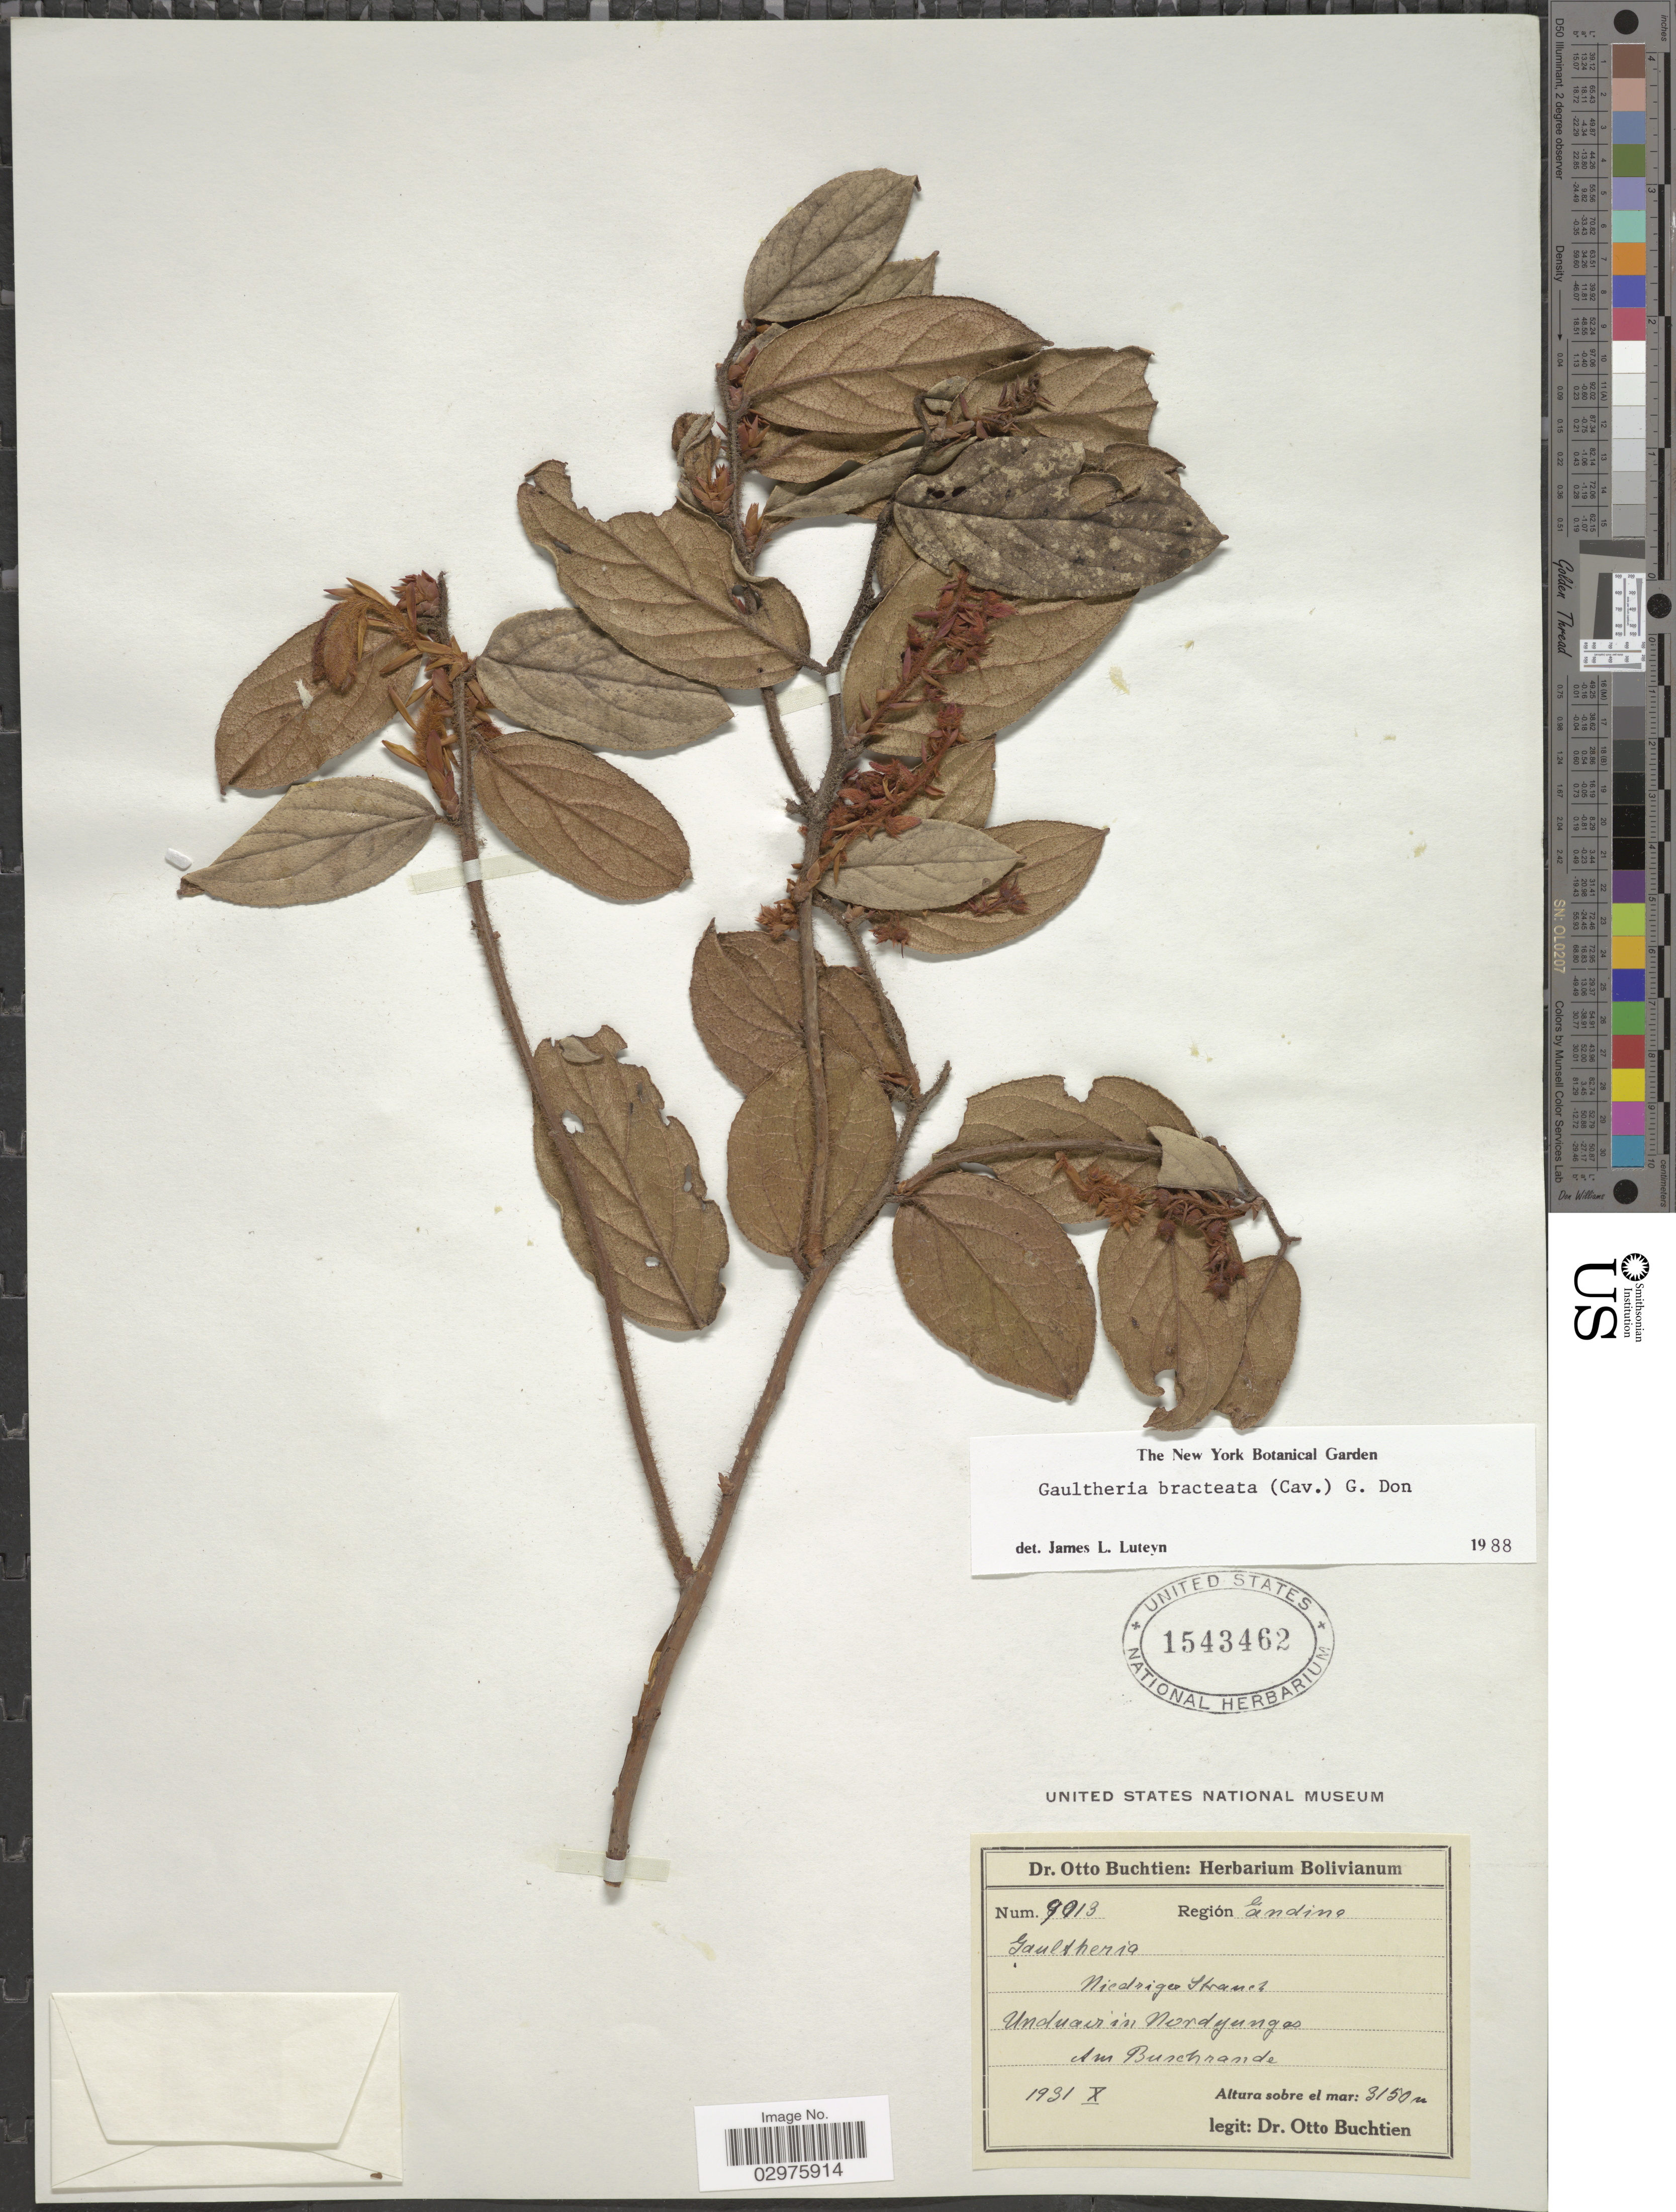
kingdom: Plantae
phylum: Tracheophyta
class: Magnoliopsida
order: Ericales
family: Ericaceae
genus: Gaultheria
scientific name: Gaultheria bracteata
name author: (Cav.) G. Don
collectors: O. Buchtien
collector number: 9013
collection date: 1931-10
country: Bolivia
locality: Región andina. Unduavi in Nordyungas. Am Buschrande.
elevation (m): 3150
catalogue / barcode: US 1543462